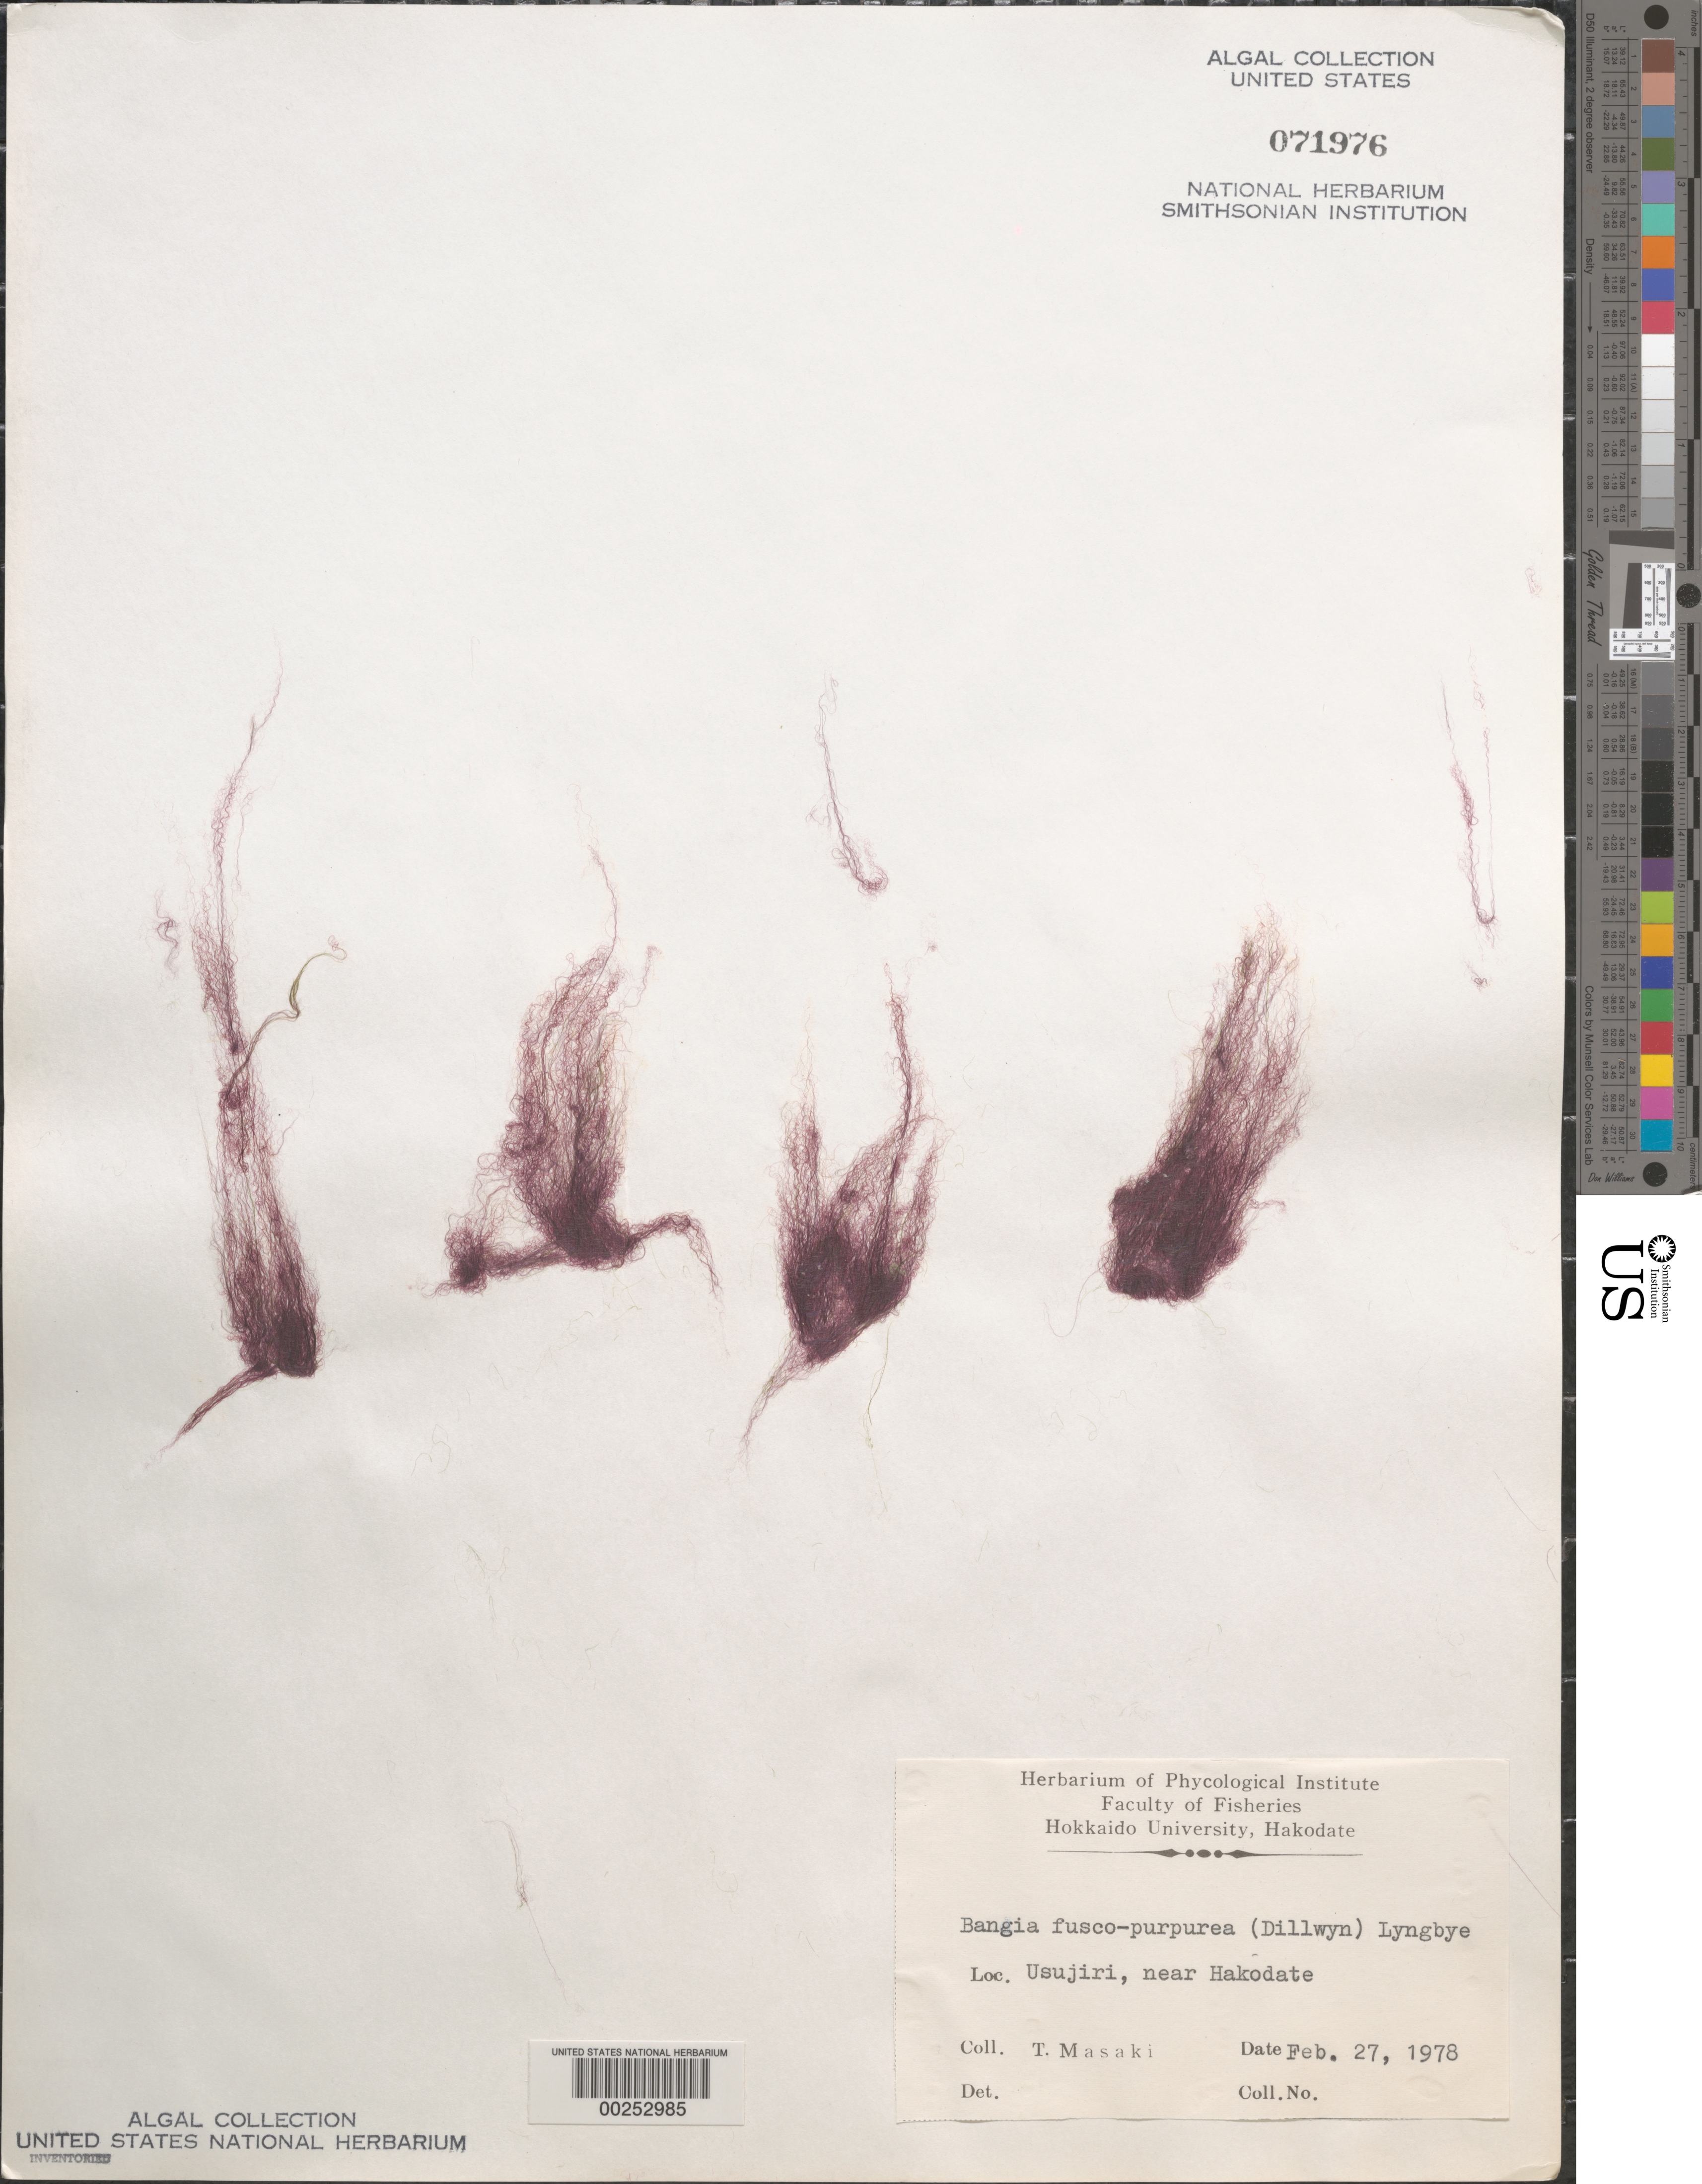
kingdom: Plantae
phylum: Rhodophyta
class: Bangiophyceae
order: Bangiales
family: Bangiaceae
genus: Bangia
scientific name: Bangia fuscopurpurea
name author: (Dillwyn) Lyngb.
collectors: T. Masaki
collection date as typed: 27 Feb 1978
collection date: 1978-02-27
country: Japan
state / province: Hokkaido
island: Hokkaido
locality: Usujiri, near Hakodate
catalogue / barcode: US 71976